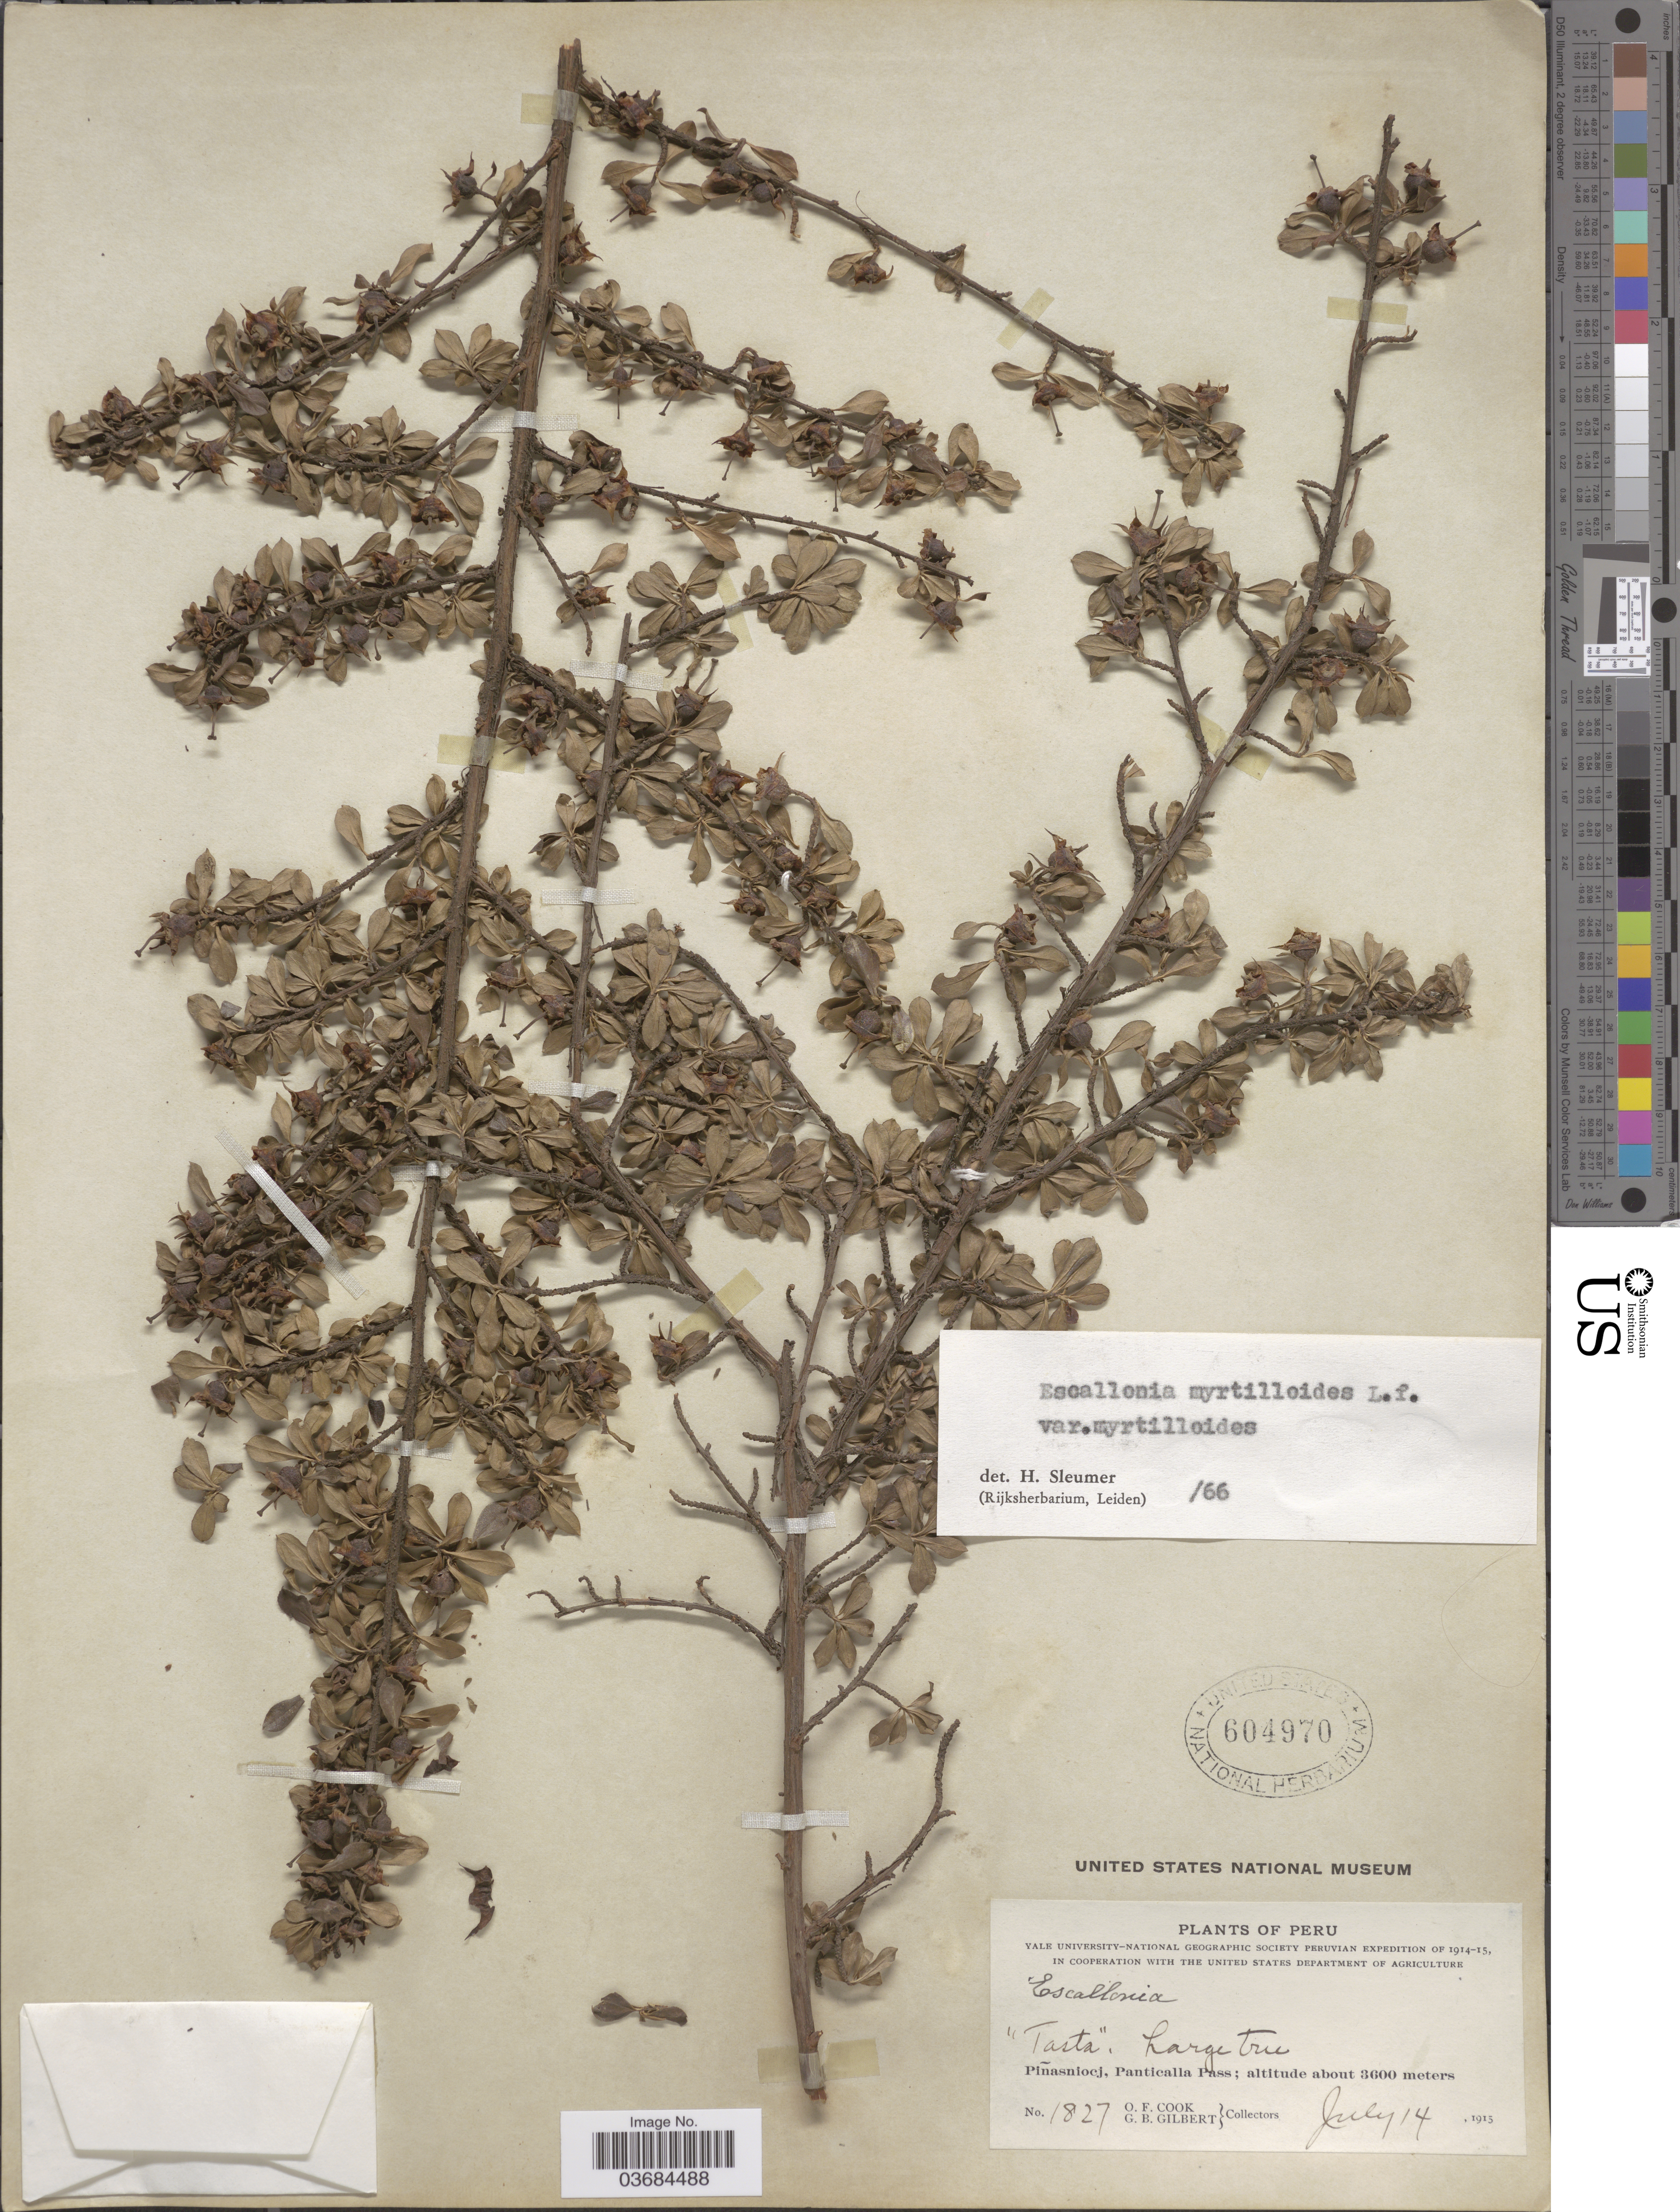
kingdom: Plantae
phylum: Tracheophyta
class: Magnoliopsida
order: Escalloniales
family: Escalloniaceae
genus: Escallonia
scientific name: Escallonia myrtilloides var. myrtilloides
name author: L. f.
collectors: O. F. Cook & G. B. Gilbert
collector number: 1827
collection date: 1915-07-14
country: Peru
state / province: Cusco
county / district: La Convención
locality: Piñasniocj, Patnicalla Pass.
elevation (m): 3600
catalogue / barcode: US 604970